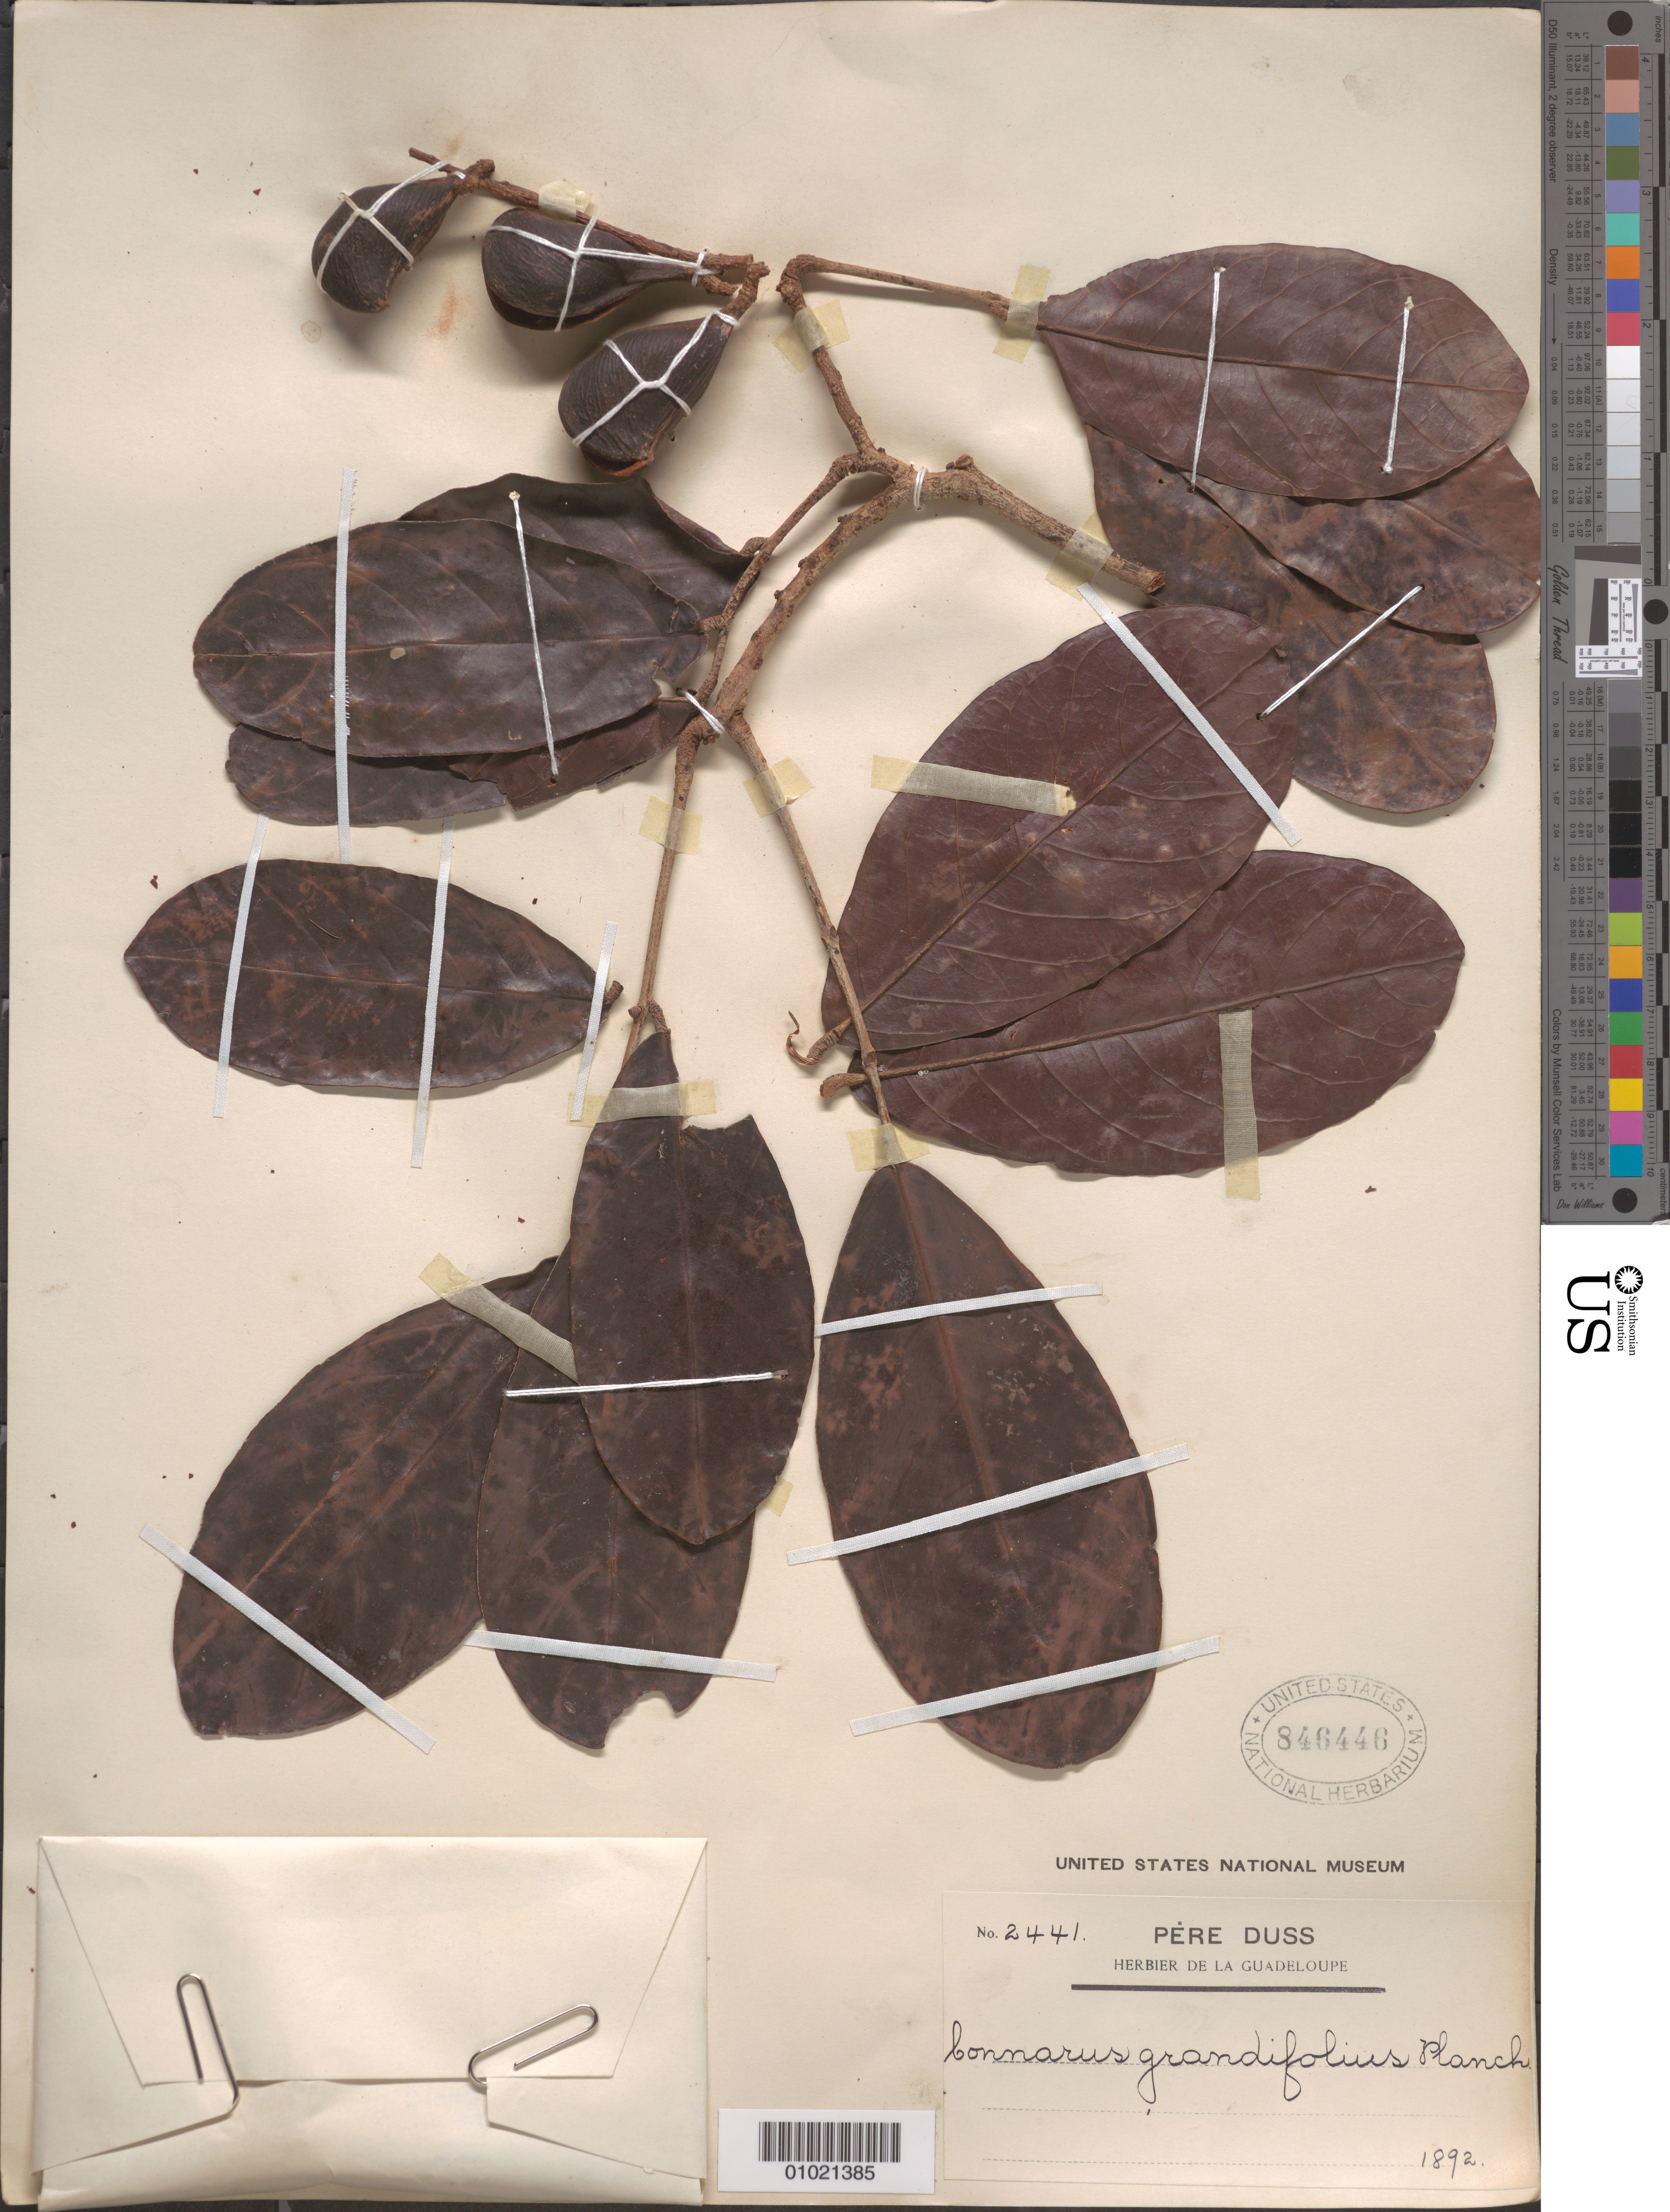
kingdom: Plantae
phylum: Tracheophyta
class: Magnoliopsida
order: Oxalidales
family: Connaraceae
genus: Connarus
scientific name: Connarus grandifolius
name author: Planch.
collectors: Père Duss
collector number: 2441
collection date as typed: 1892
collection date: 1892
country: Guadeloupe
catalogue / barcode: US 846446